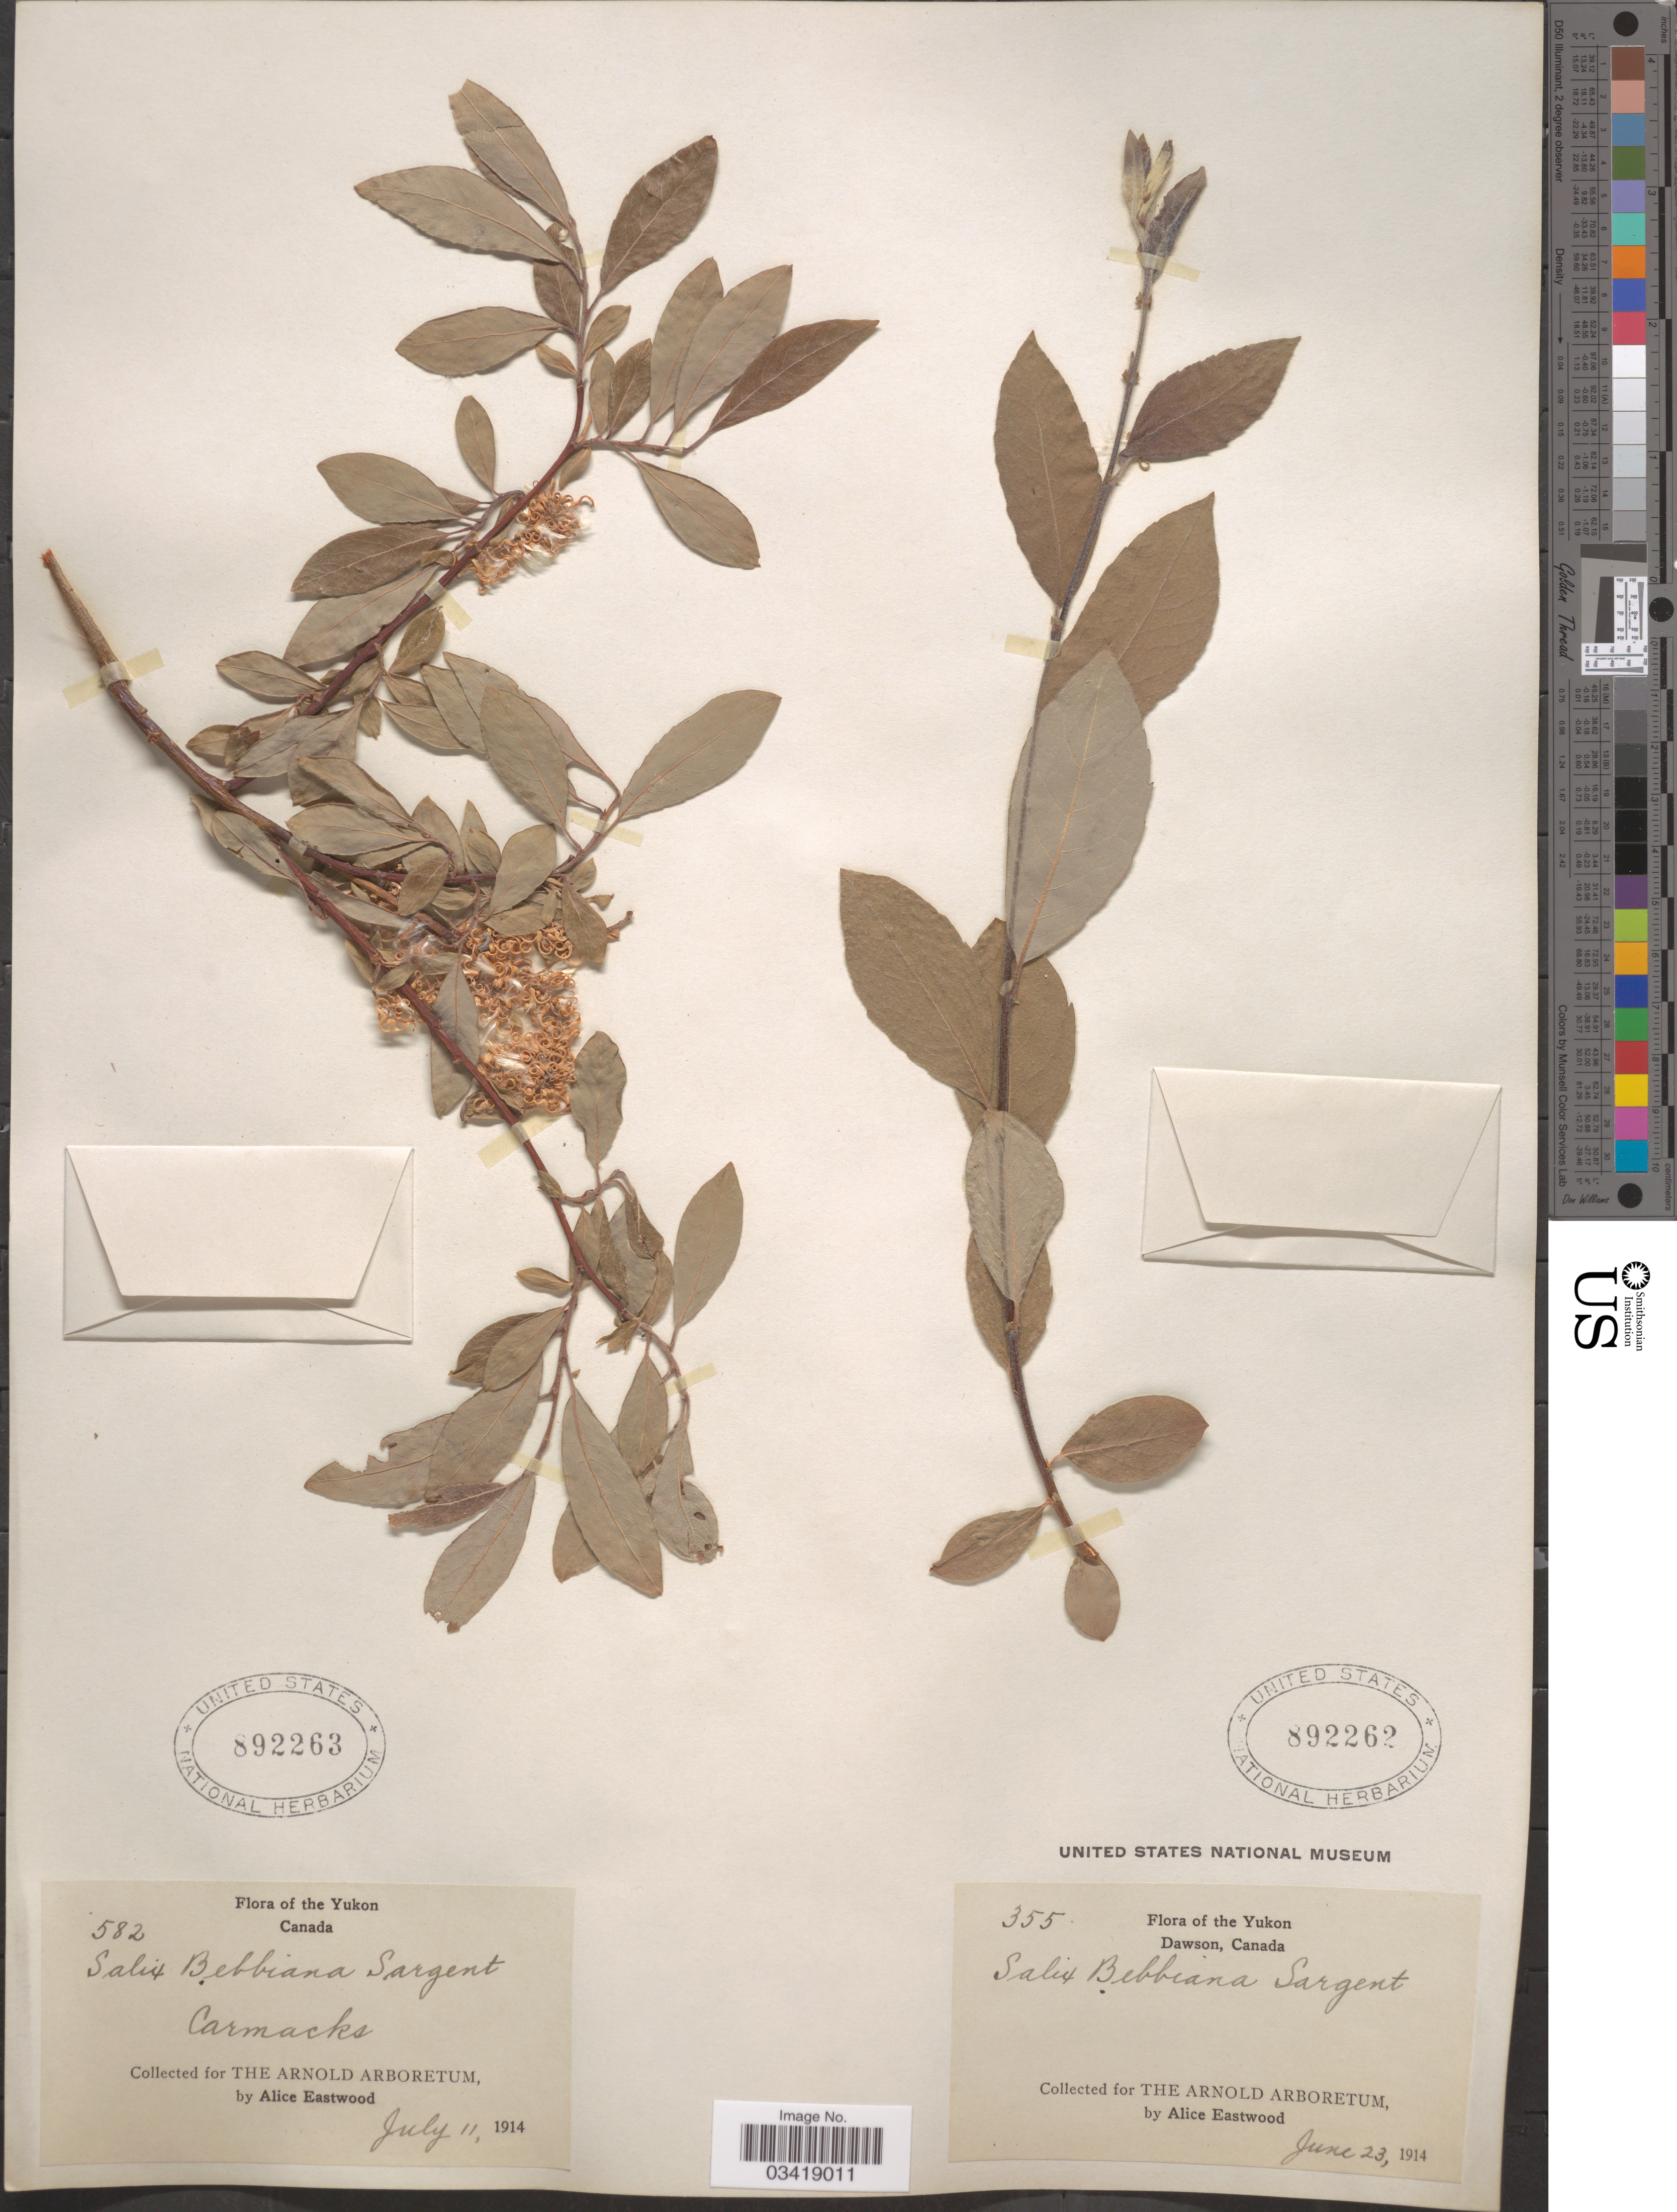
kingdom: Plantae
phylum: Tracheophyta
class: Magnoliopsida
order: Malpighiales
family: Salicaceae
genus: Salix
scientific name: Salix bebbiana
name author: Sarg.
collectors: A. Eastwood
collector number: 355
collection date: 1914-06-23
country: Canada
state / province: Yukon Territory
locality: Yukon. Dawson.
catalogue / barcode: US 892262